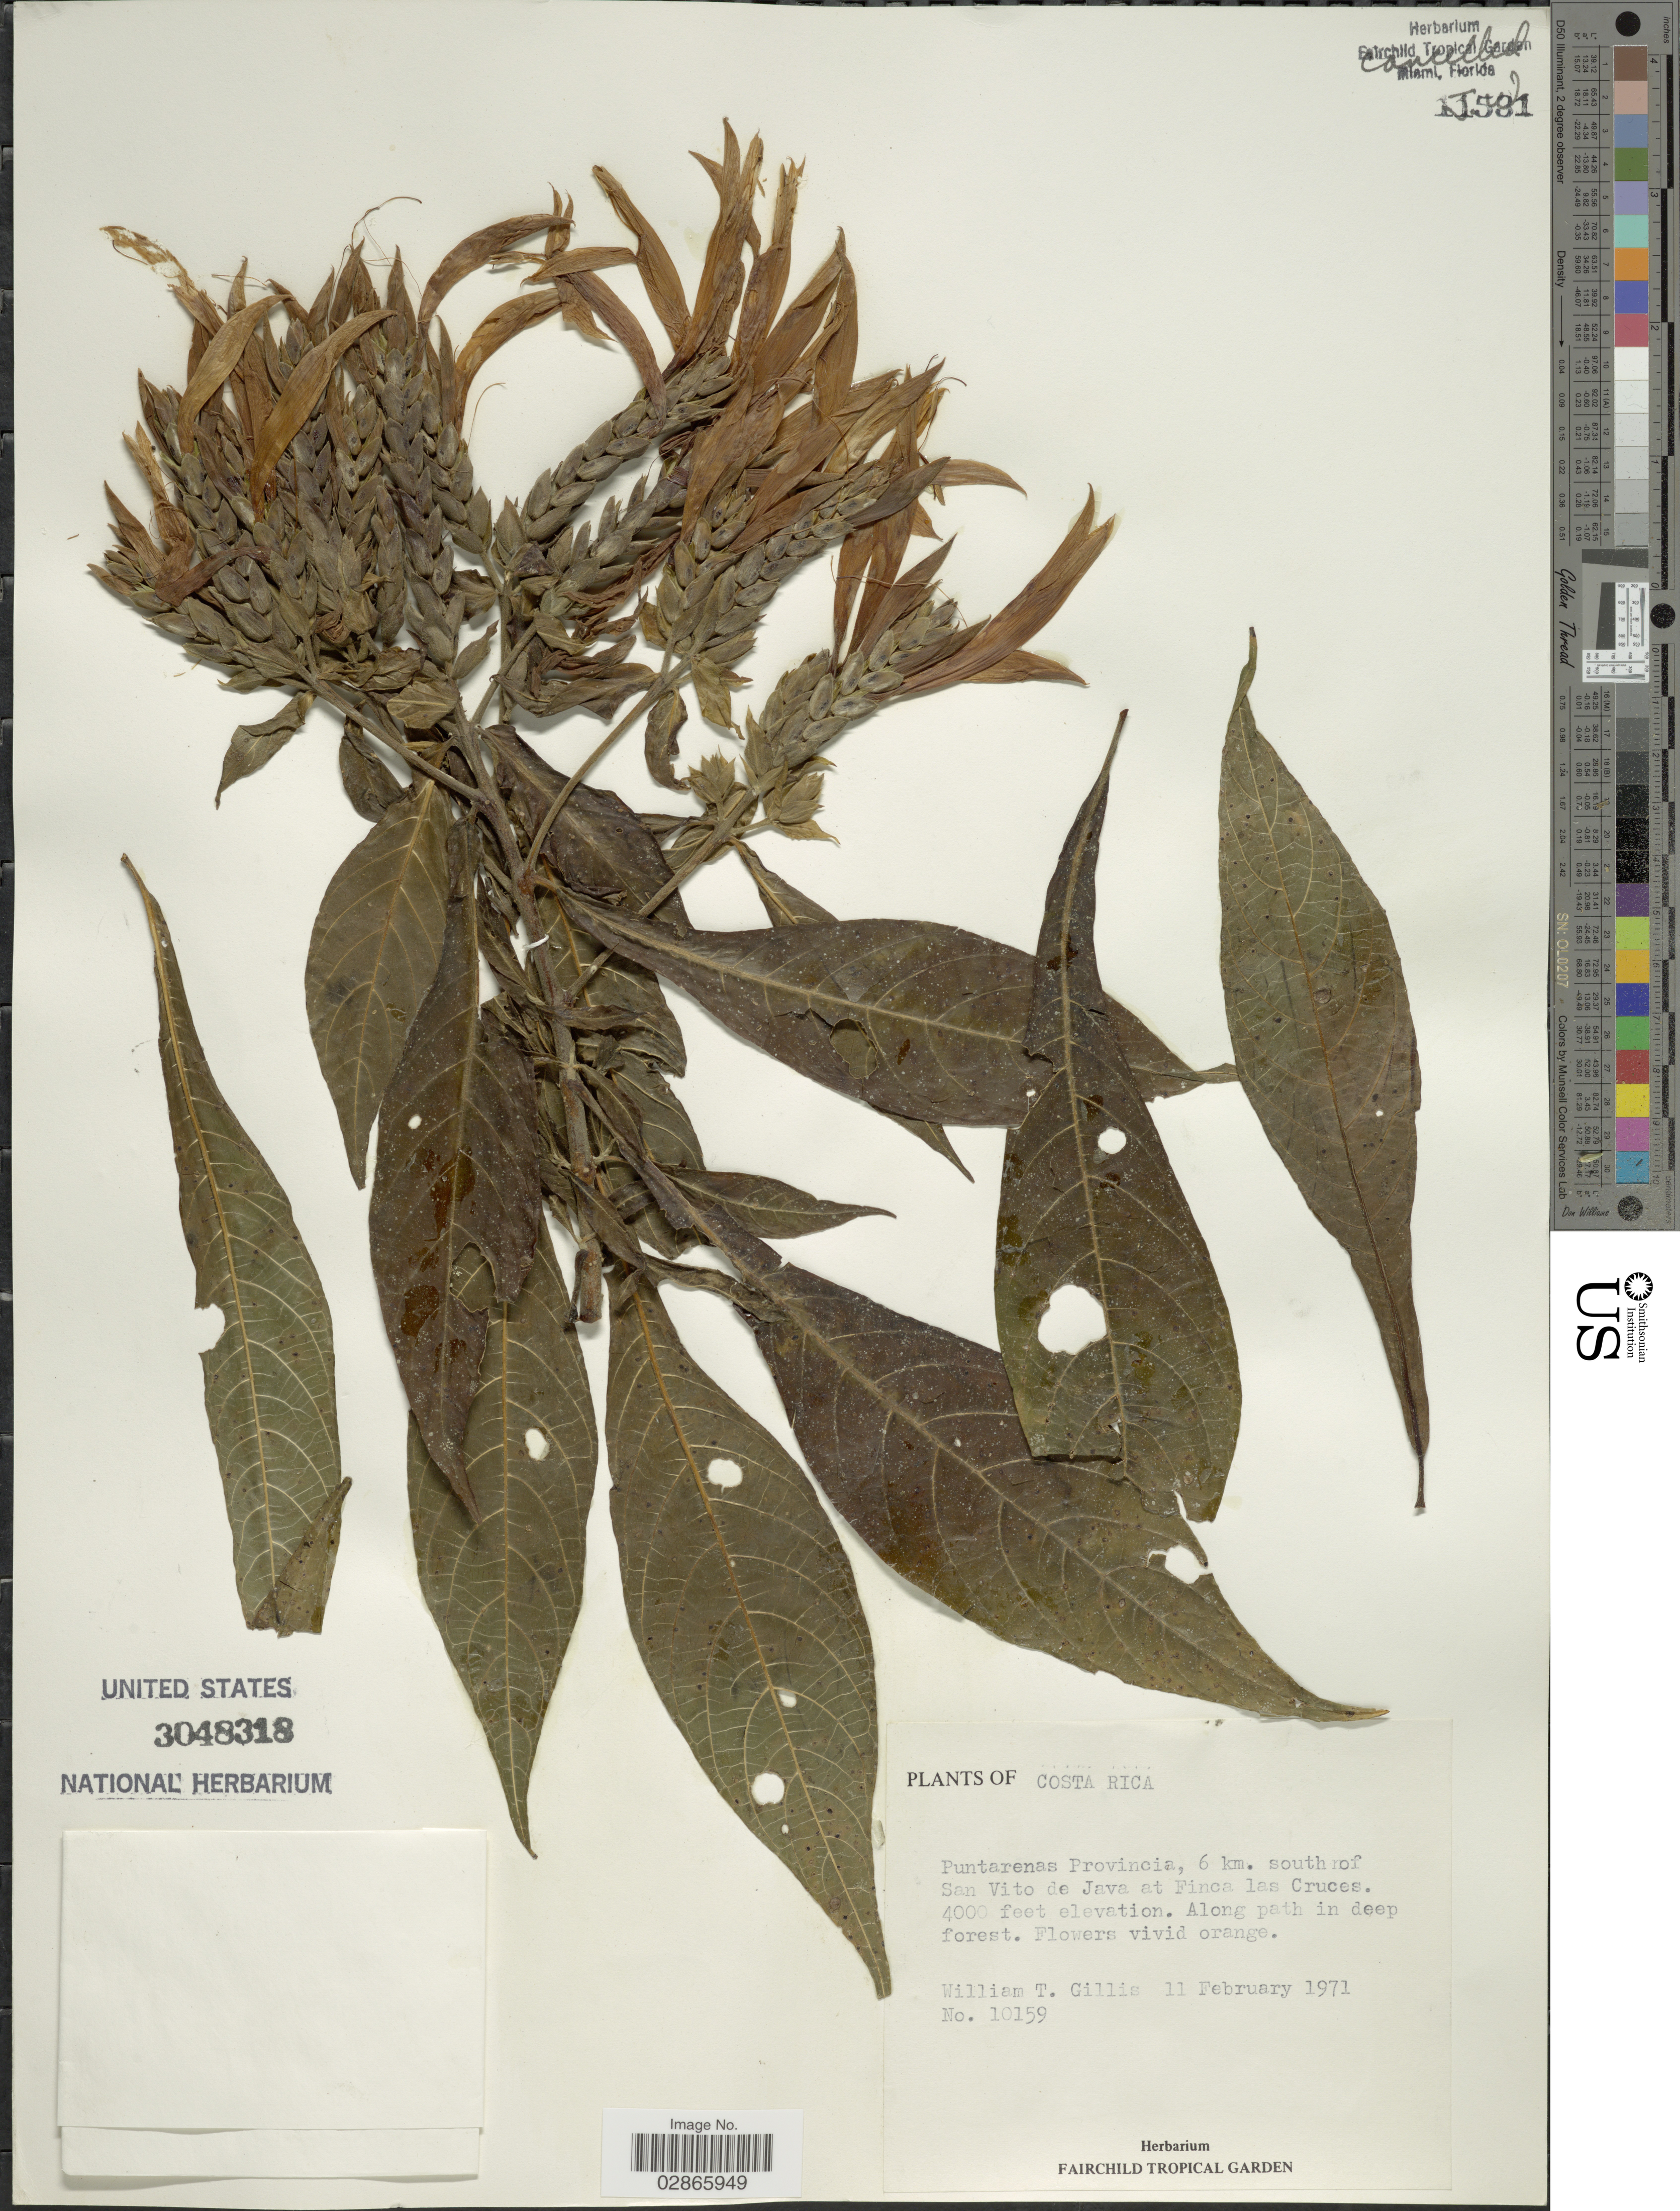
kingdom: Plantae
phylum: Tracheophyta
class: Magnoliopsida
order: Lamiales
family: Acanthaceae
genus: Aphelandra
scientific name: Aphelandra golfodulcensis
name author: McDade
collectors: W. T. Gillis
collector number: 10159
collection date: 1971-02-11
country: Costa Rica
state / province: Puntarenas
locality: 6 km. south of San Vito de Java et Finca la Cruces.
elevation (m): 1219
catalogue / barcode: US 3048318